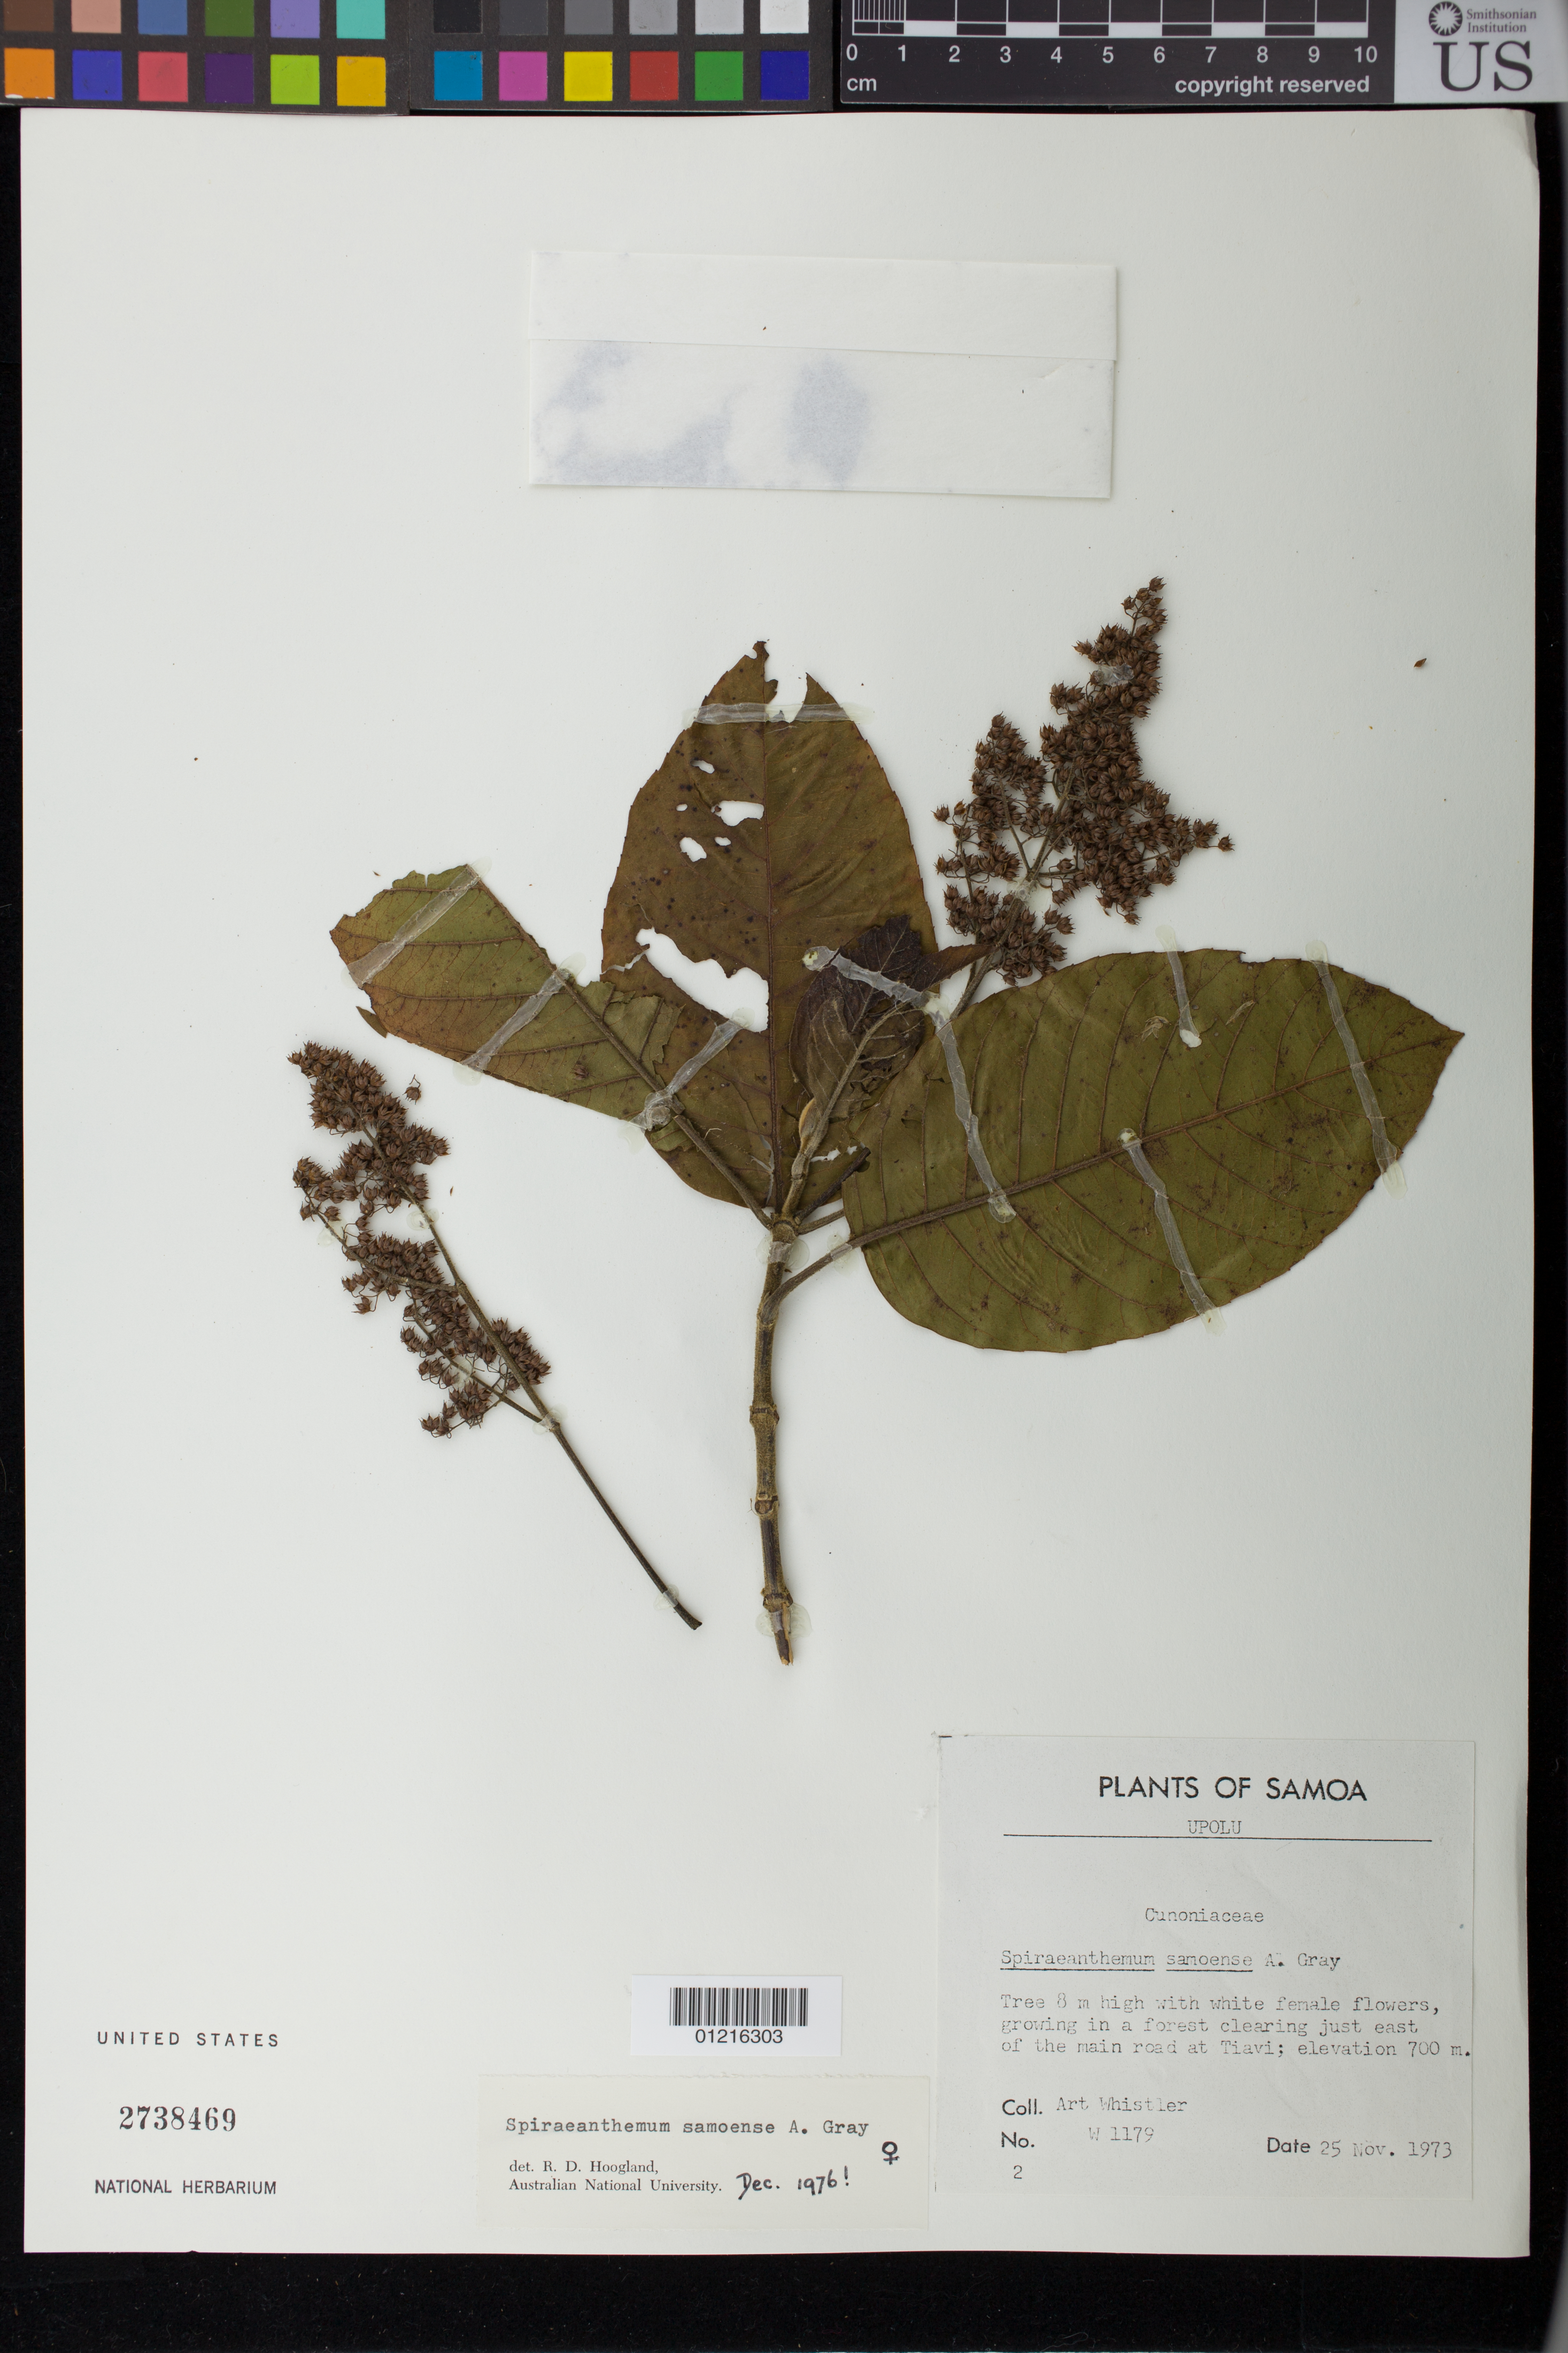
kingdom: Plantae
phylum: Tracheophyta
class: Magnoliopsida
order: Oxalidales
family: Cunoniaceae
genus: Spiraeanthemum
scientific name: Spiraeanthemum samoense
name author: A. Gray in Wilkes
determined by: Hoogland, R. D.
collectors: A. Whistler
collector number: W 1179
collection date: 1973-11-25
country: Samoa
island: Upolu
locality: Just east of the main road at Tiavi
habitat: forest clearing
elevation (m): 700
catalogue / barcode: US 2739469